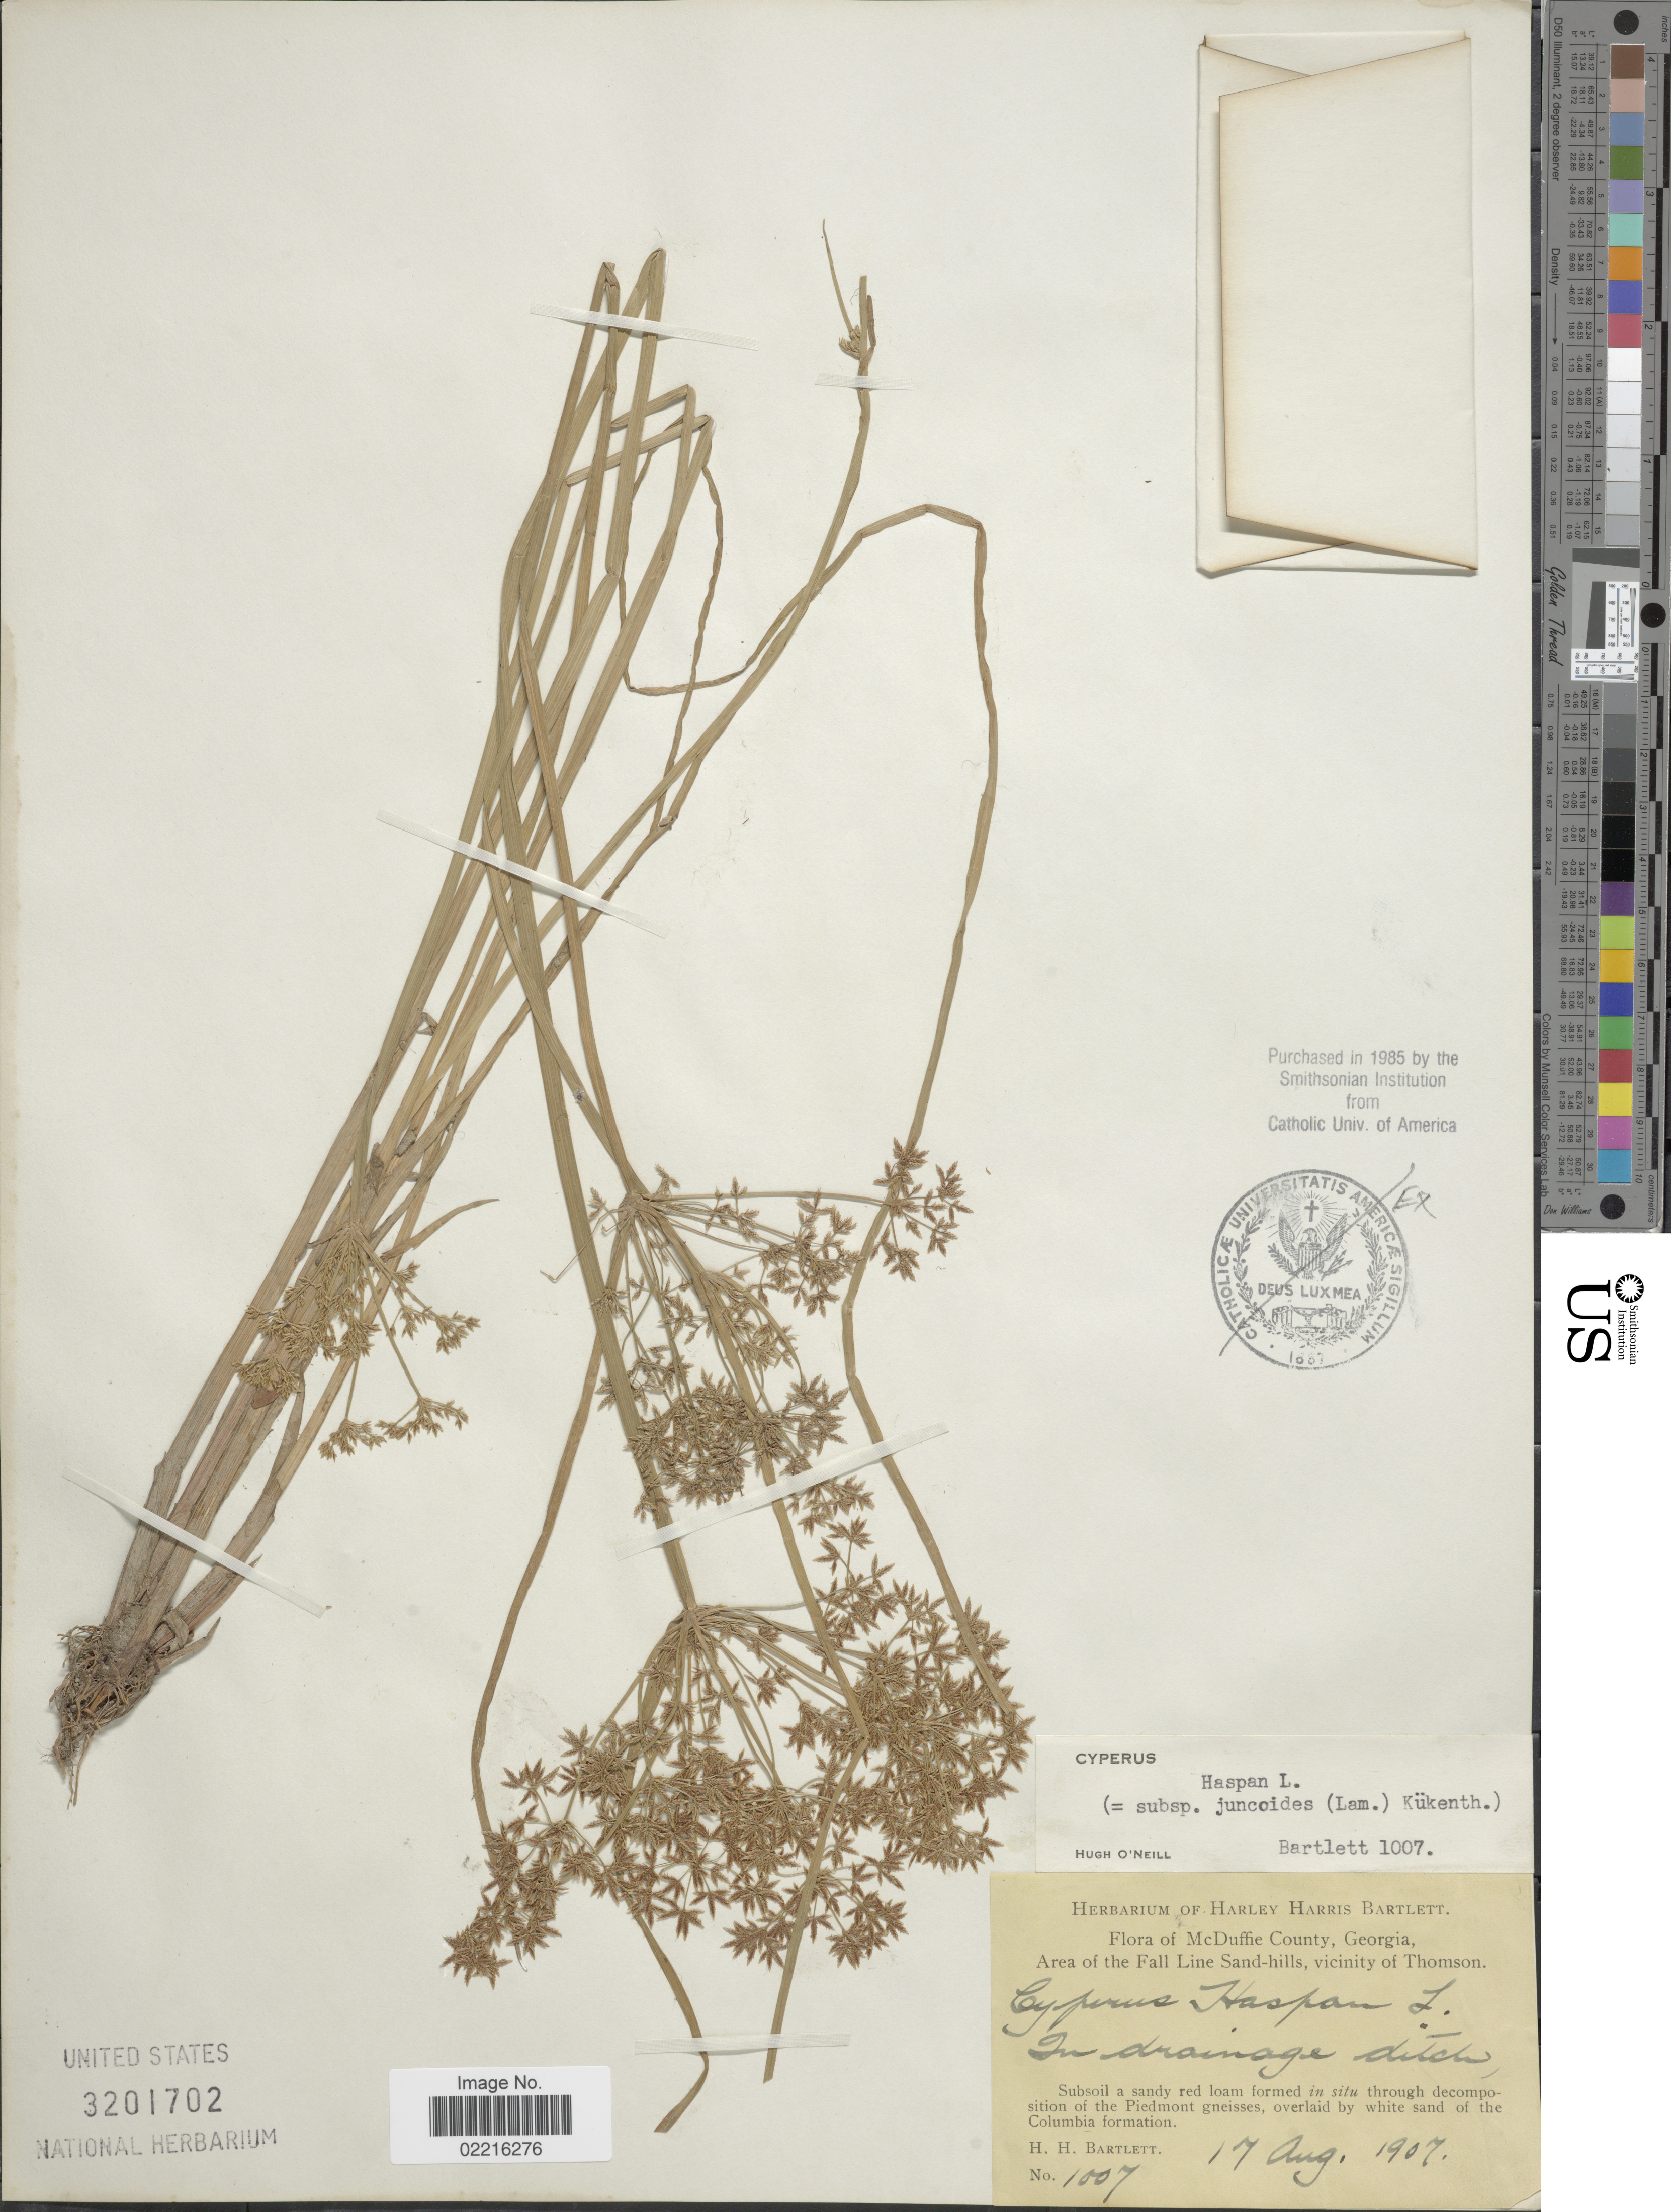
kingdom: Plantae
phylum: Tracheophyta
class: Liliopsida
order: Poales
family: Cyperaceae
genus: Cyperus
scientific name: Cyperus haspan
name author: L.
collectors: H. H. Bartlett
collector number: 1007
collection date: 1907-08-17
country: United States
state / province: Georgia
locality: McDuffie County, area of the Fall Line Sand-hills, Vicinity of Thomson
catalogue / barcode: US 3201702